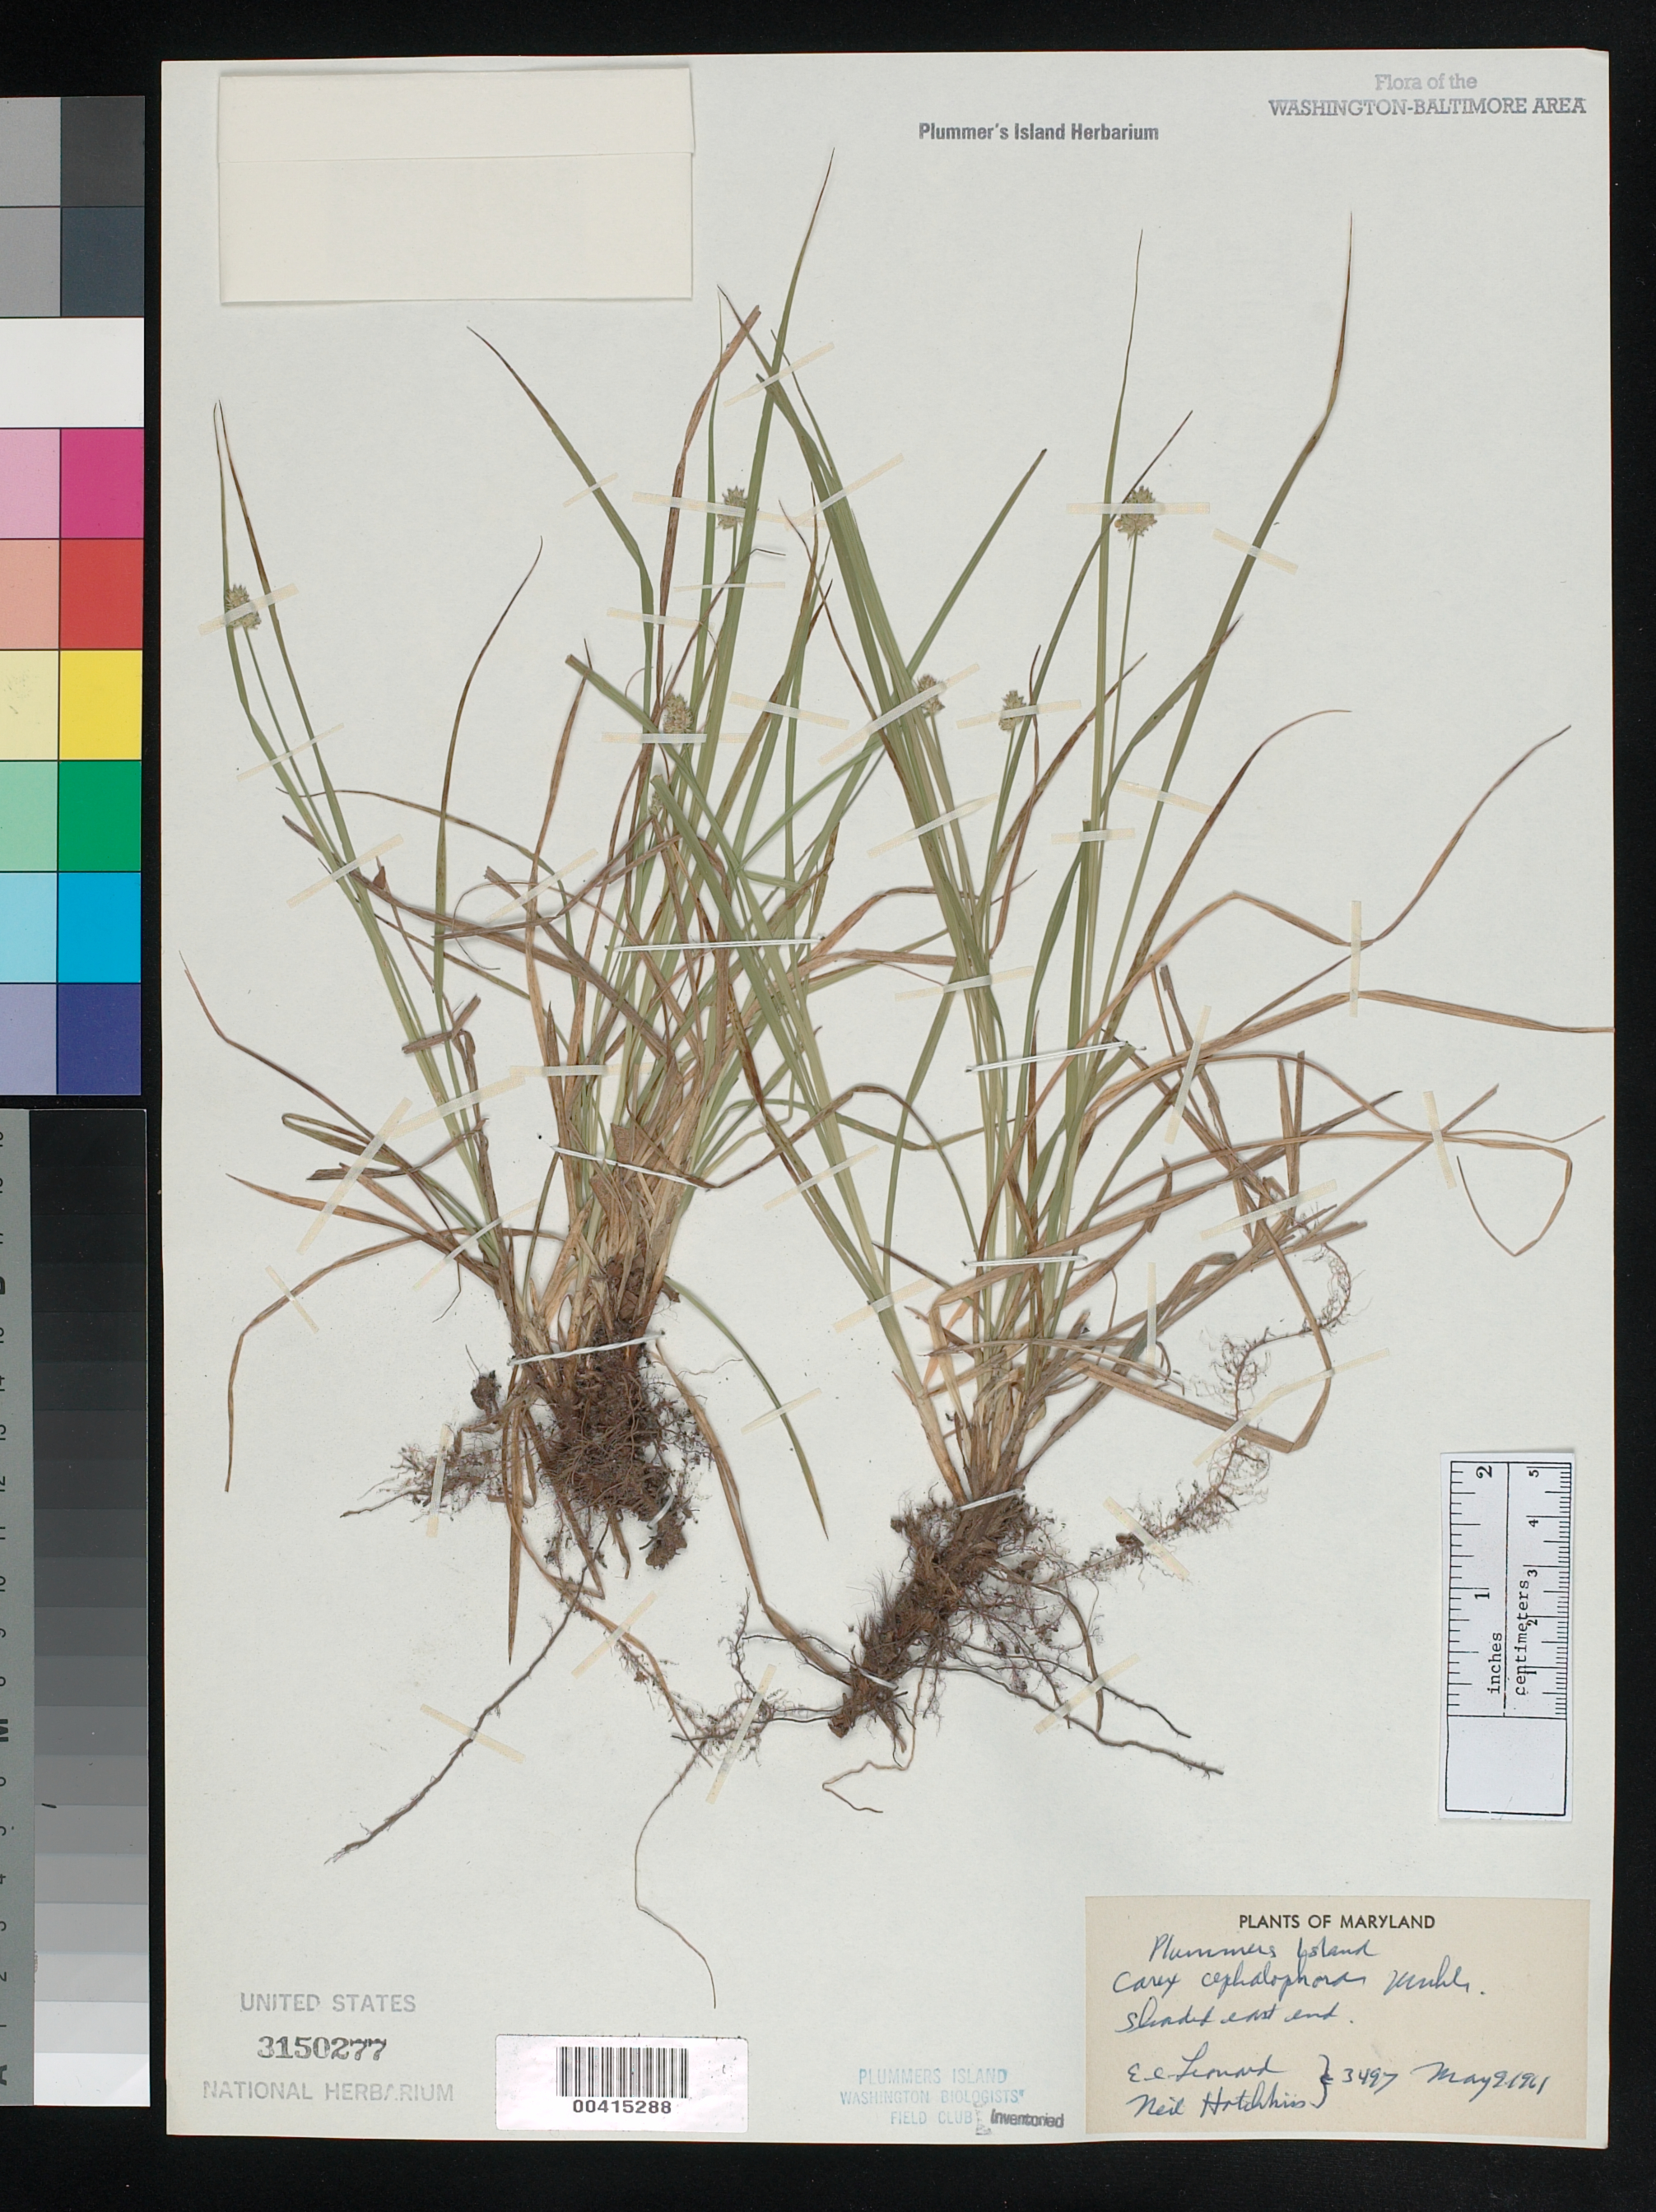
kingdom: Plantae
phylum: Tracheophyta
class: Liliopsida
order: Poales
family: Cyperaceae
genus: Carex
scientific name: Carex cephalophora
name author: Muhl. ex Willd.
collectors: E. C. Leonard & N. Hotchkiss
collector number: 3497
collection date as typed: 09 May 1961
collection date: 1961-05-09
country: United States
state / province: Maryland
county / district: Montgomery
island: Plummers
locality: Plummer's Island; east end C. & O. Canal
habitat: Shaded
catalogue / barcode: US 3150277